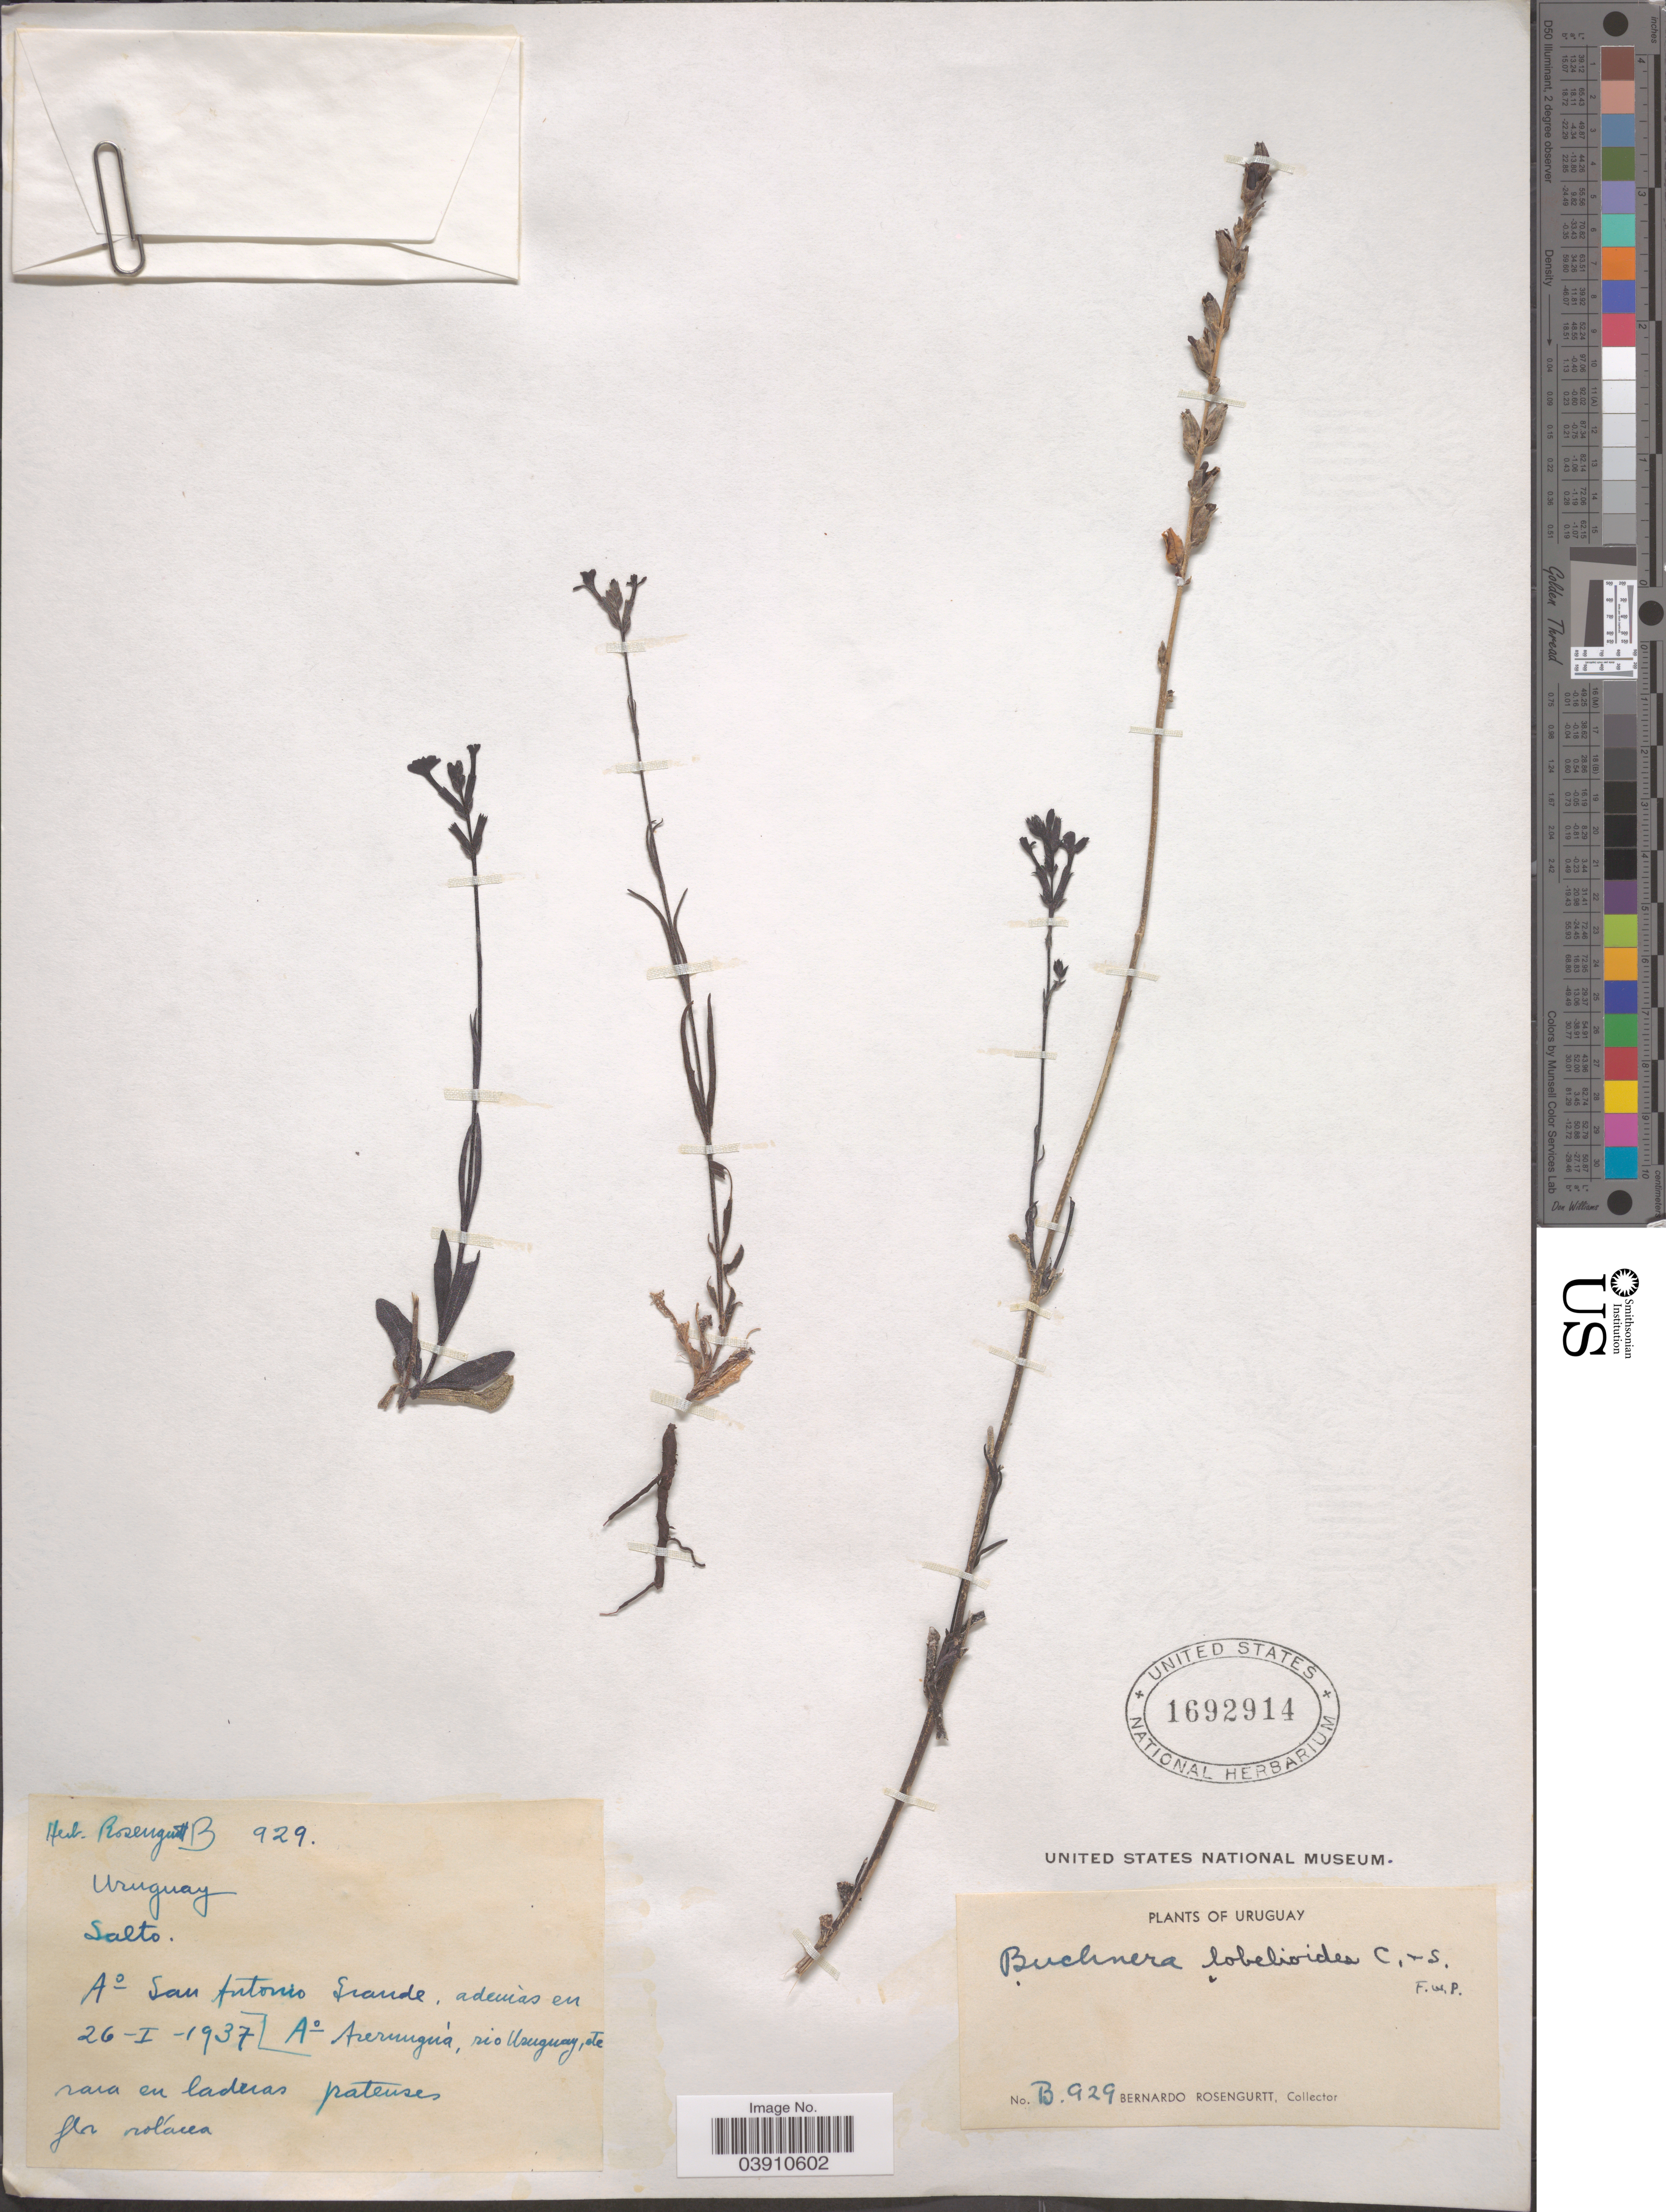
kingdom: Plantae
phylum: Tracheophyta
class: Magnoliopsida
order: Lamiales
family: Orobanchaceae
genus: Buchnera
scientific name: Buchnera ternifolia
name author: Kunth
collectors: B. Rosengurtt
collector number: B929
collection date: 1937-01-26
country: Uruguay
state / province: Salto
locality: A° San Antonio Grande, ademas en A° Arerunguá, rio Uruguay, etc.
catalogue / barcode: US 1692914